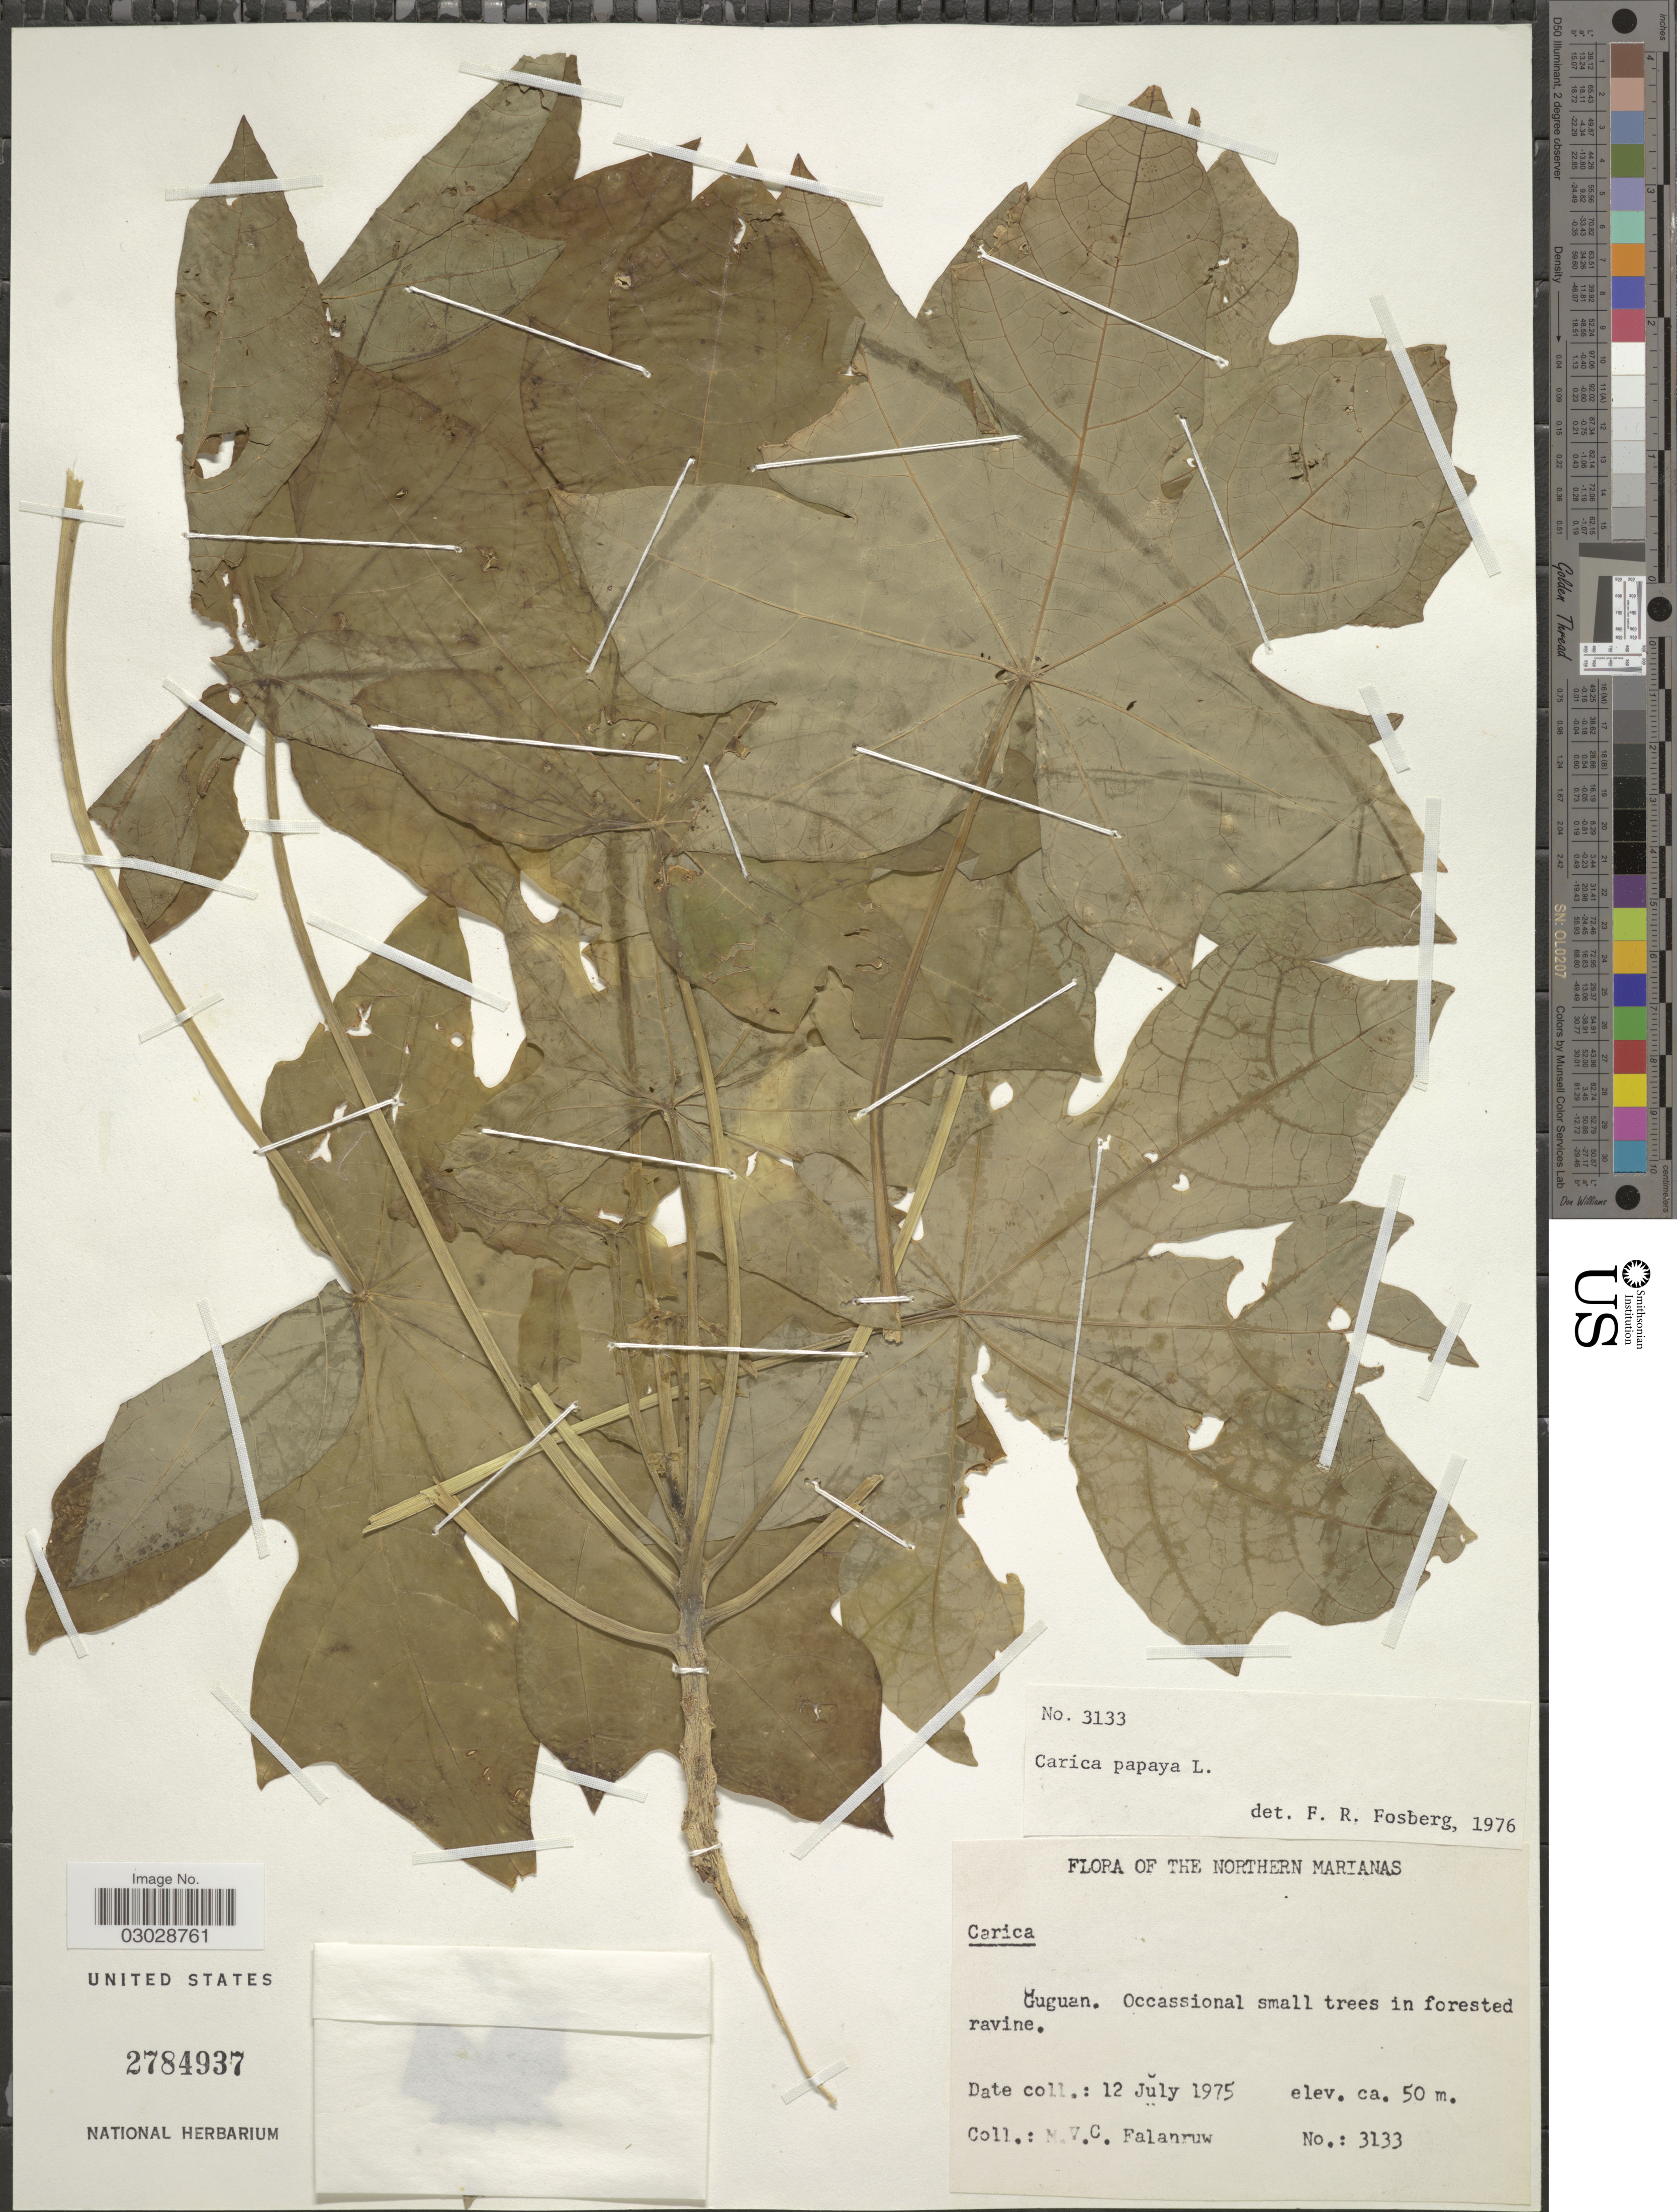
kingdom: Plantae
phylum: Tracheophyta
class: Magnoliopsida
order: Brassicales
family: Caricaceae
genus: Carica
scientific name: Carica papaya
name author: L.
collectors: M. V. Falanruw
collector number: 3133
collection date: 1975-07-12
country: Northern Mariana Islands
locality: The Northern Marianas. Guguan.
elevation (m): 50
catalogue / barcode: US 2784937